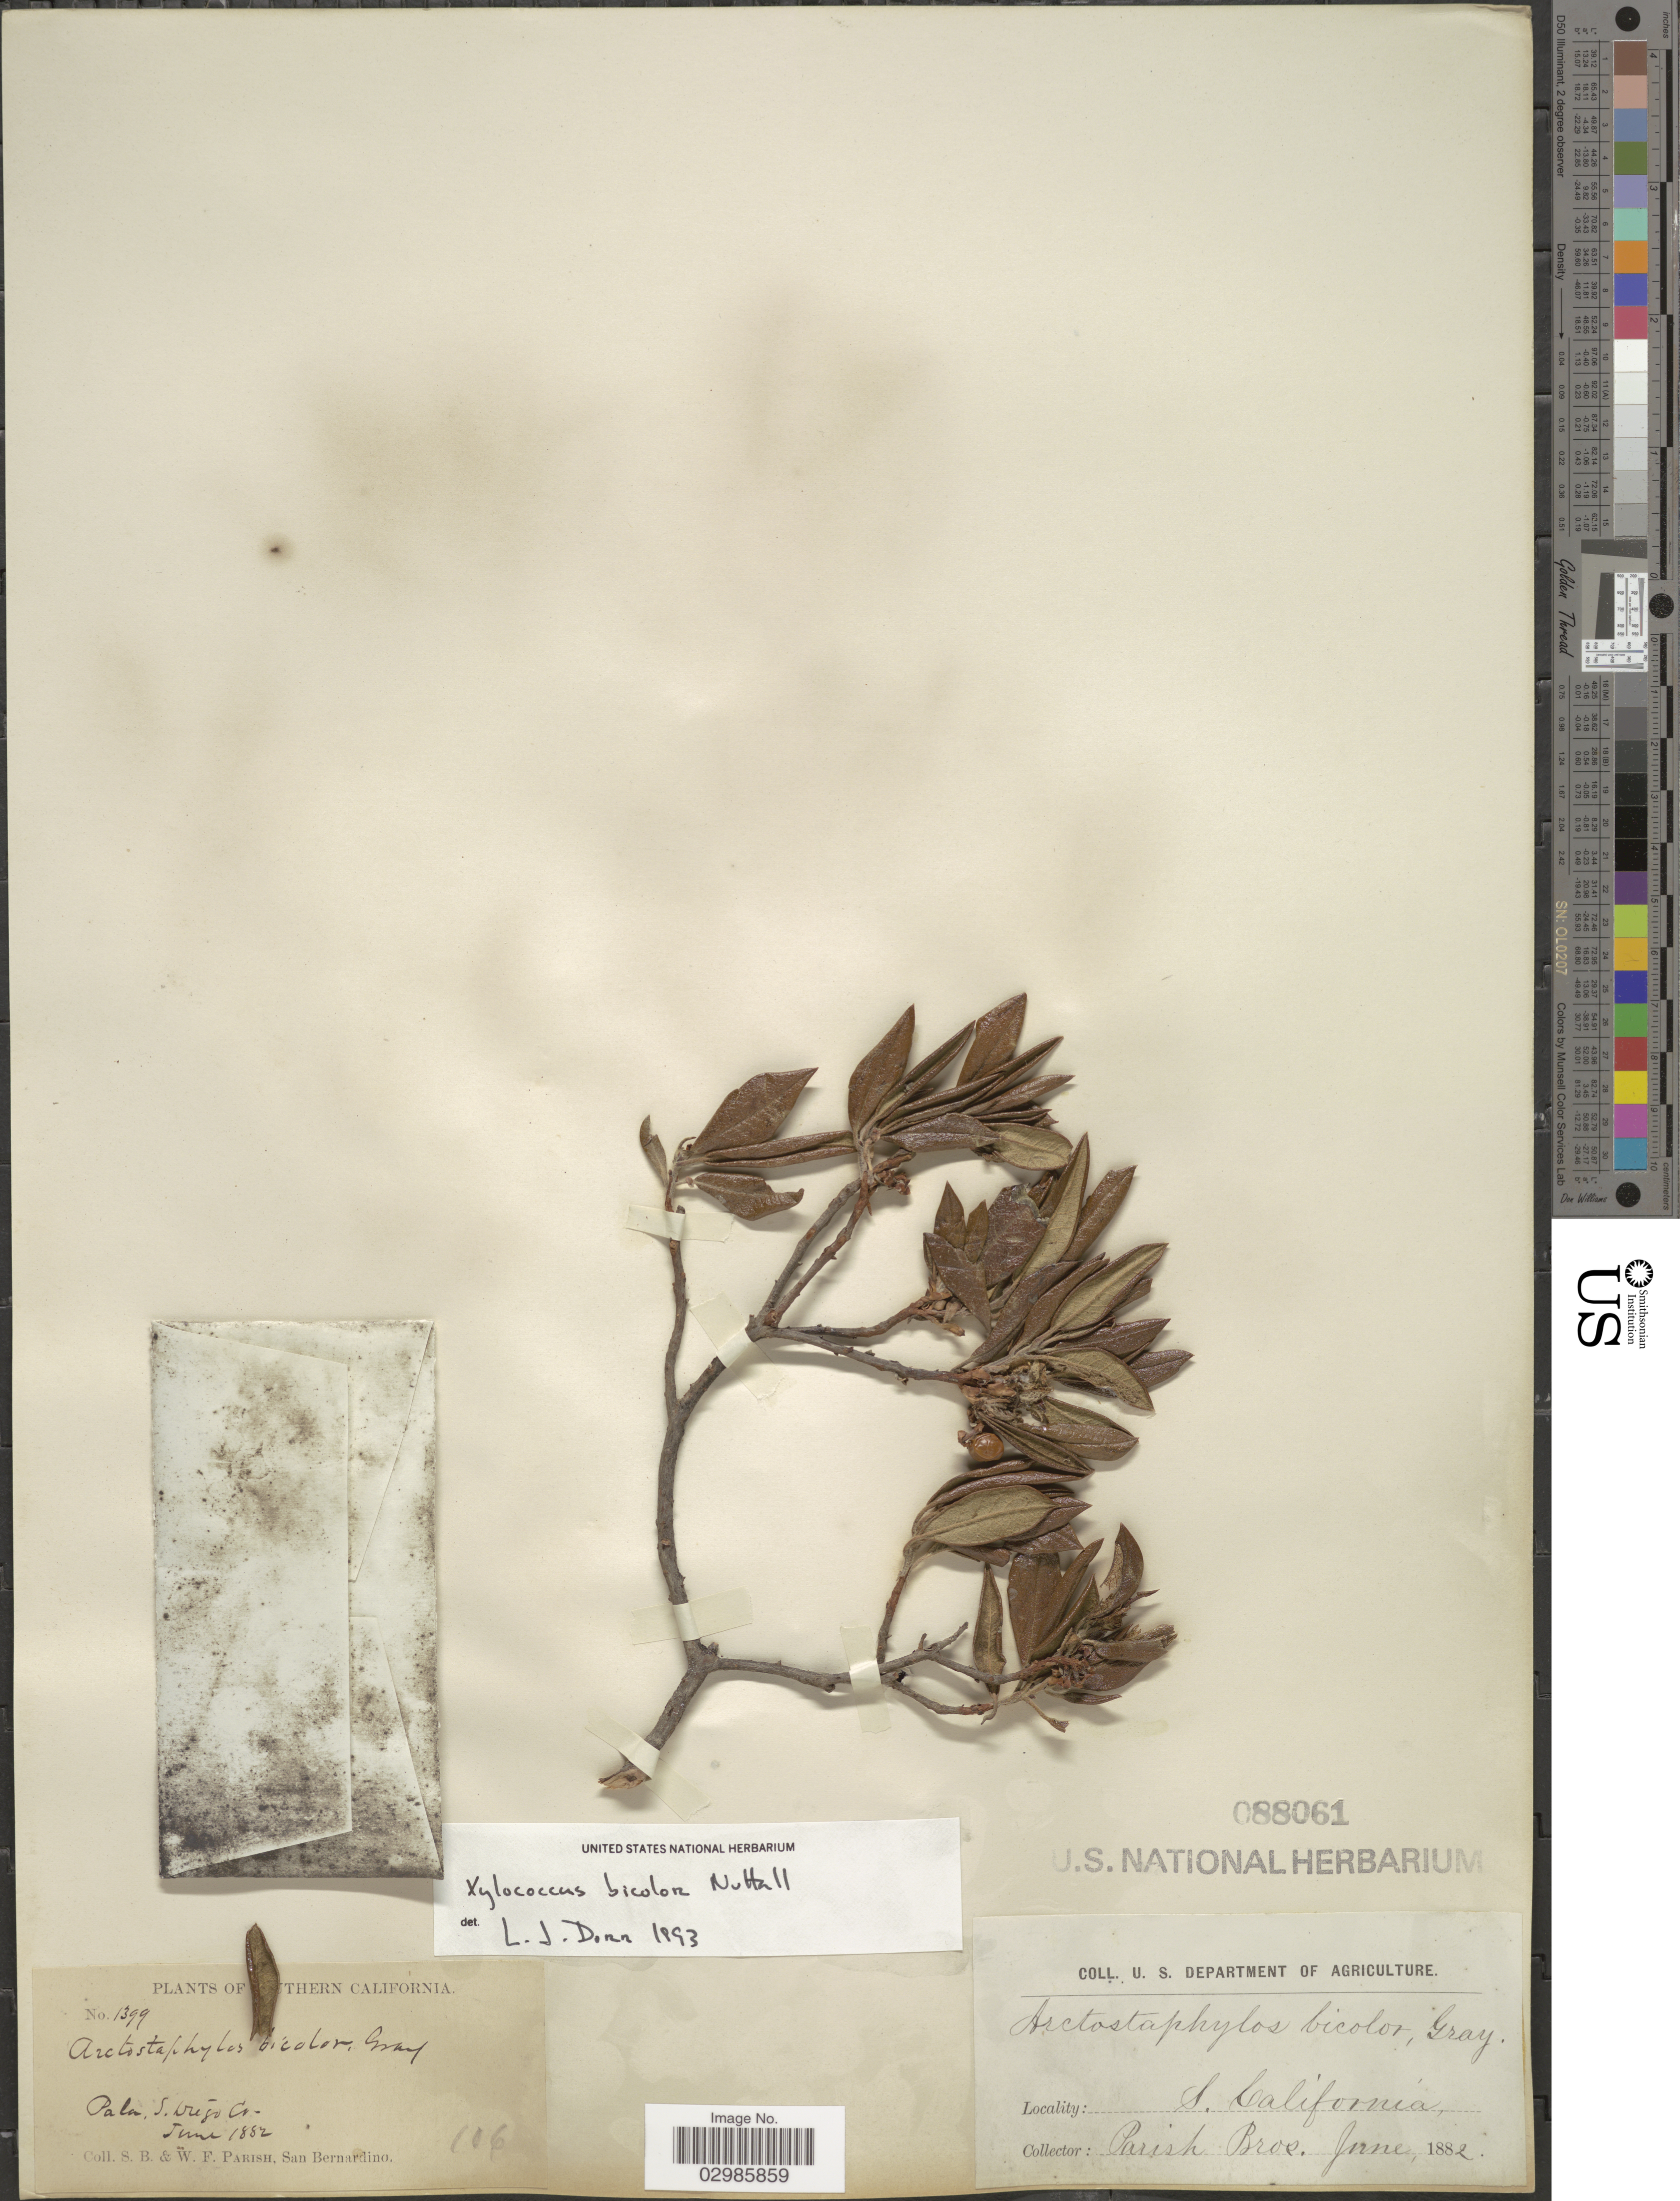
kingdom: Plantae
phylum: Tracheophyta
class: Magnoliopsida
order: Ericales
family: Ericaceae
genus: Xylococcus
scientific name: Xylococcus bicolor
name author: Nutt.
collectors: S. B. Parish & W. F. Parish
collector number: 1399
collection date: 1882-06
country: United States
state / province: California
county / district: San Diego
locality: Southern California. Pala, S. Diego Co.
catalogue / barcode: US 88061